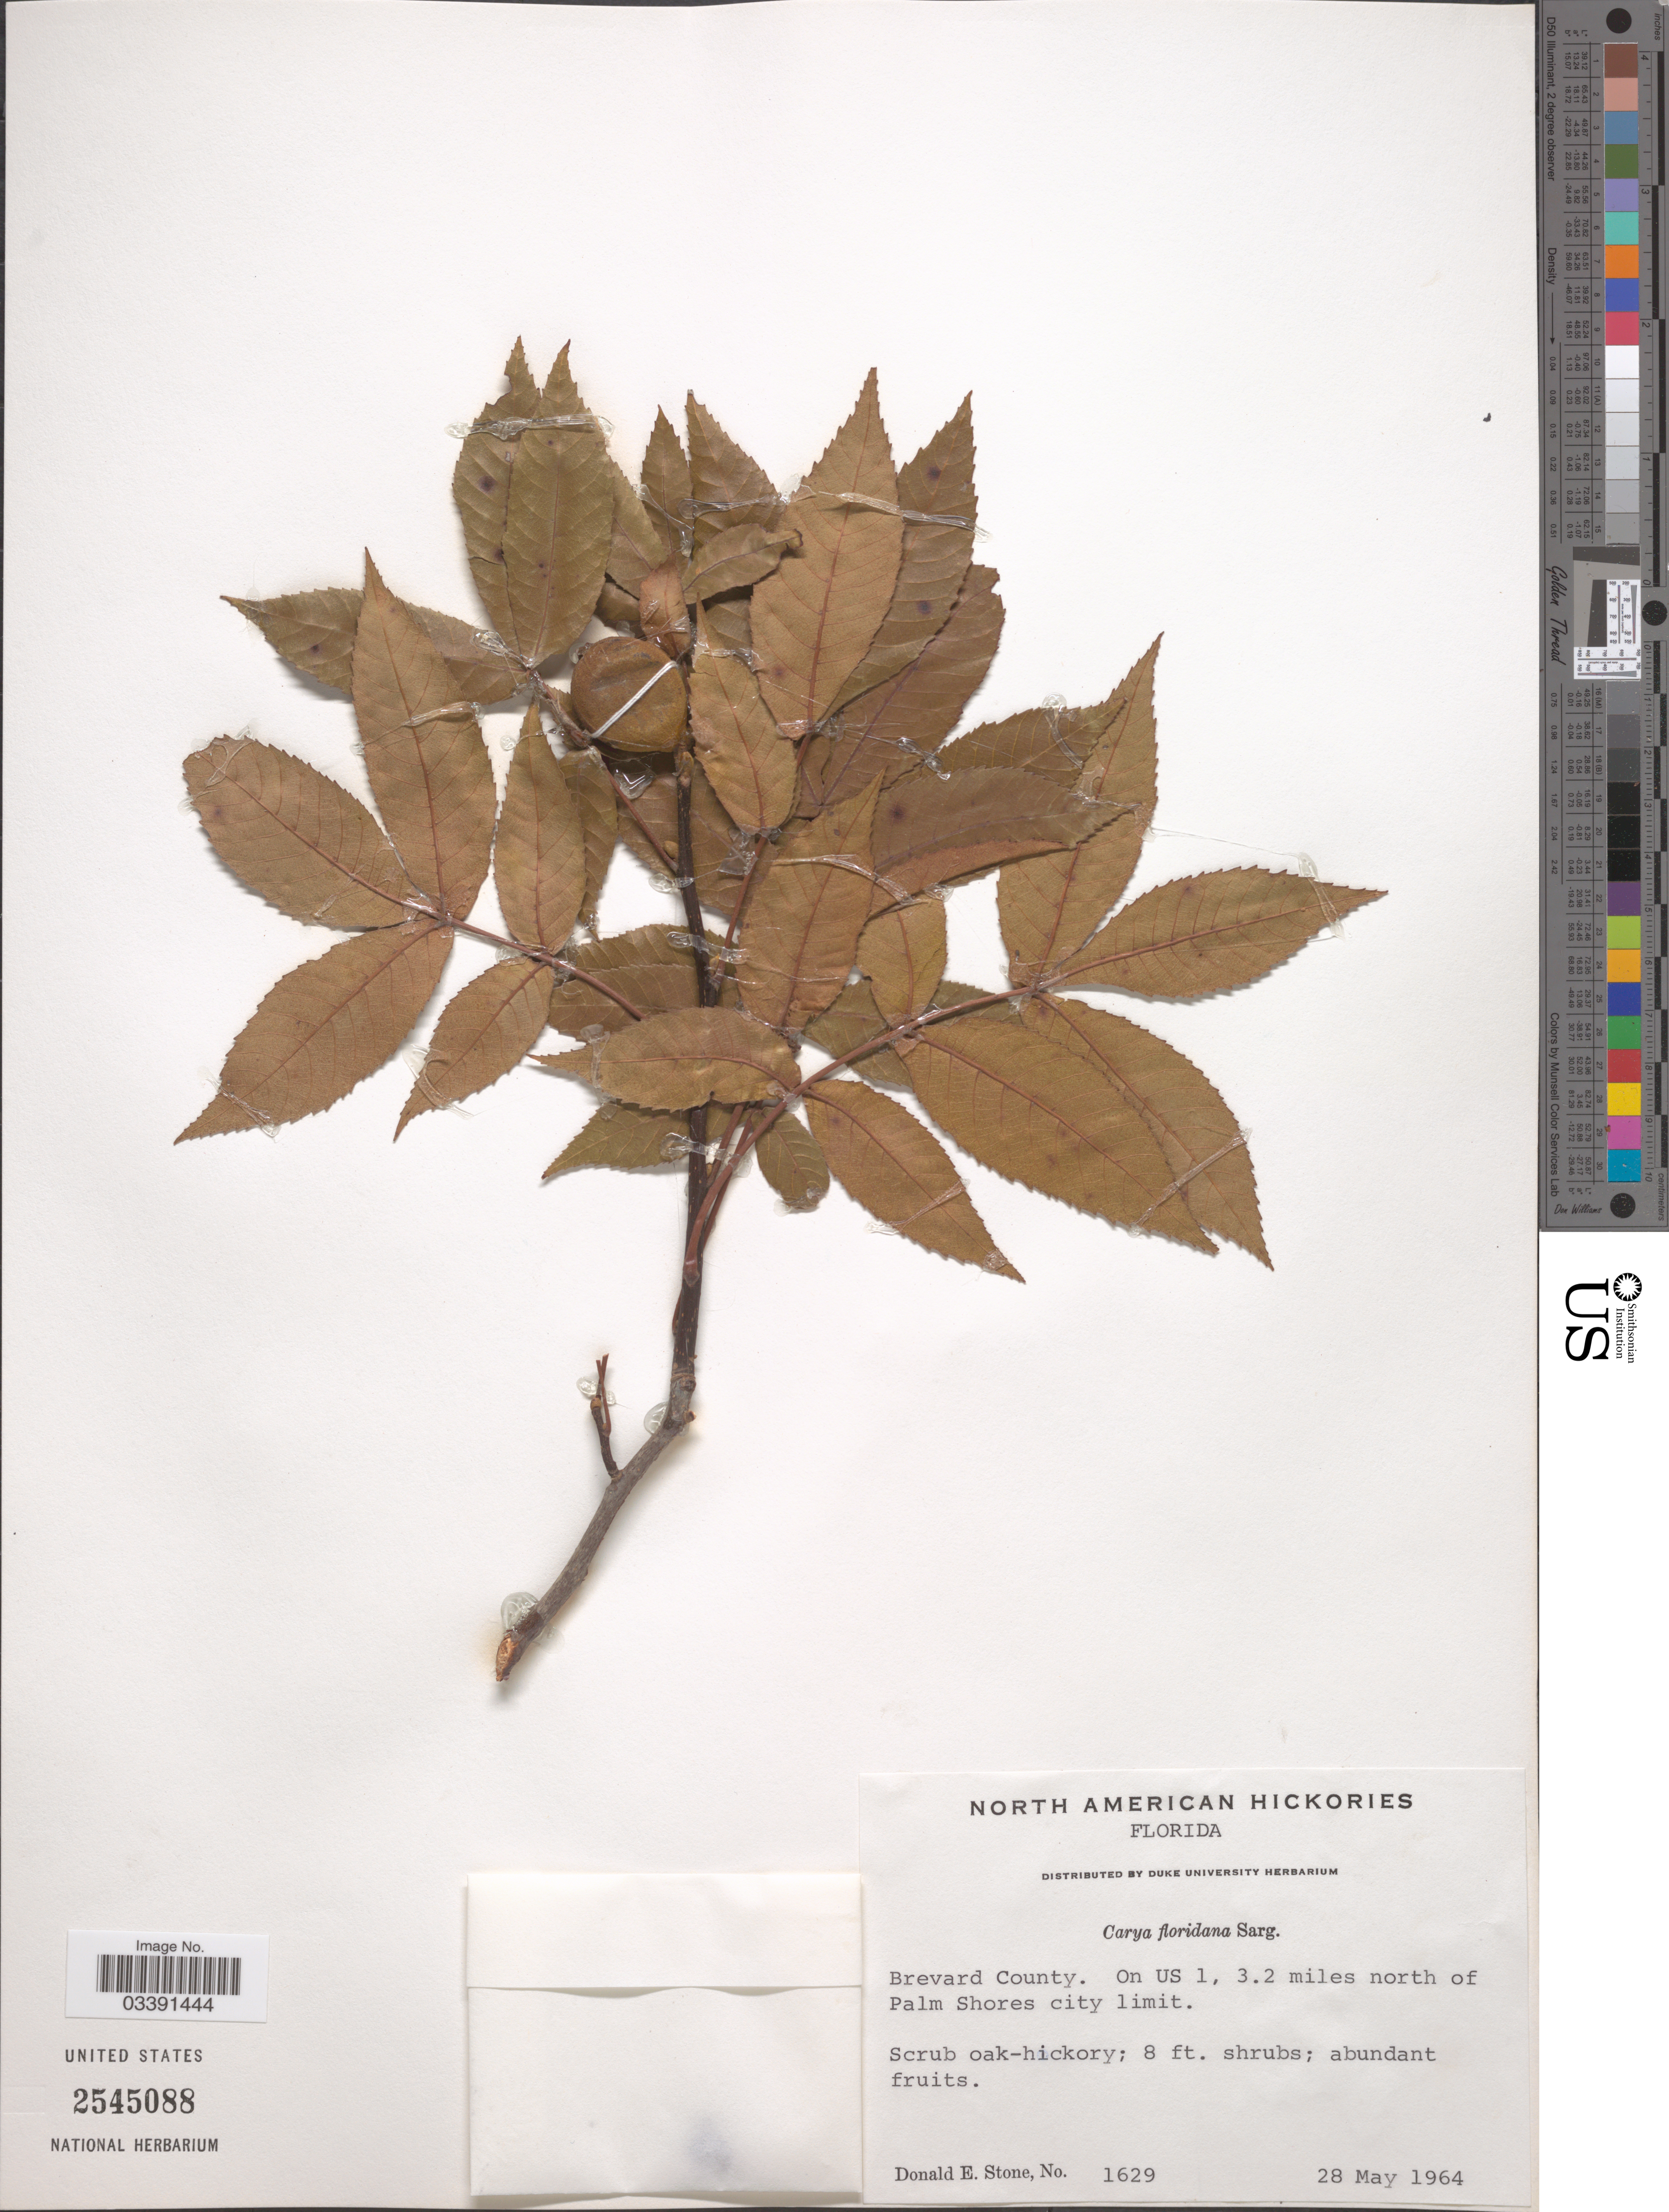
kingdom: Plantae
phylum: Tracheophyta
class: Magnoliopsida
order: Fagales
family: Juglandaceae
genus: Carya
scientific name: Carya floridana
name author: Sarg.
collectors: D. Stone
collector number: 1629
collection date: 1964-05-28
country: United States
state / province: Florida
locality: Brevard County. On US 1, 3.2 miles north of Palm Shores city limit.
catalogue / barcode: US 2545088